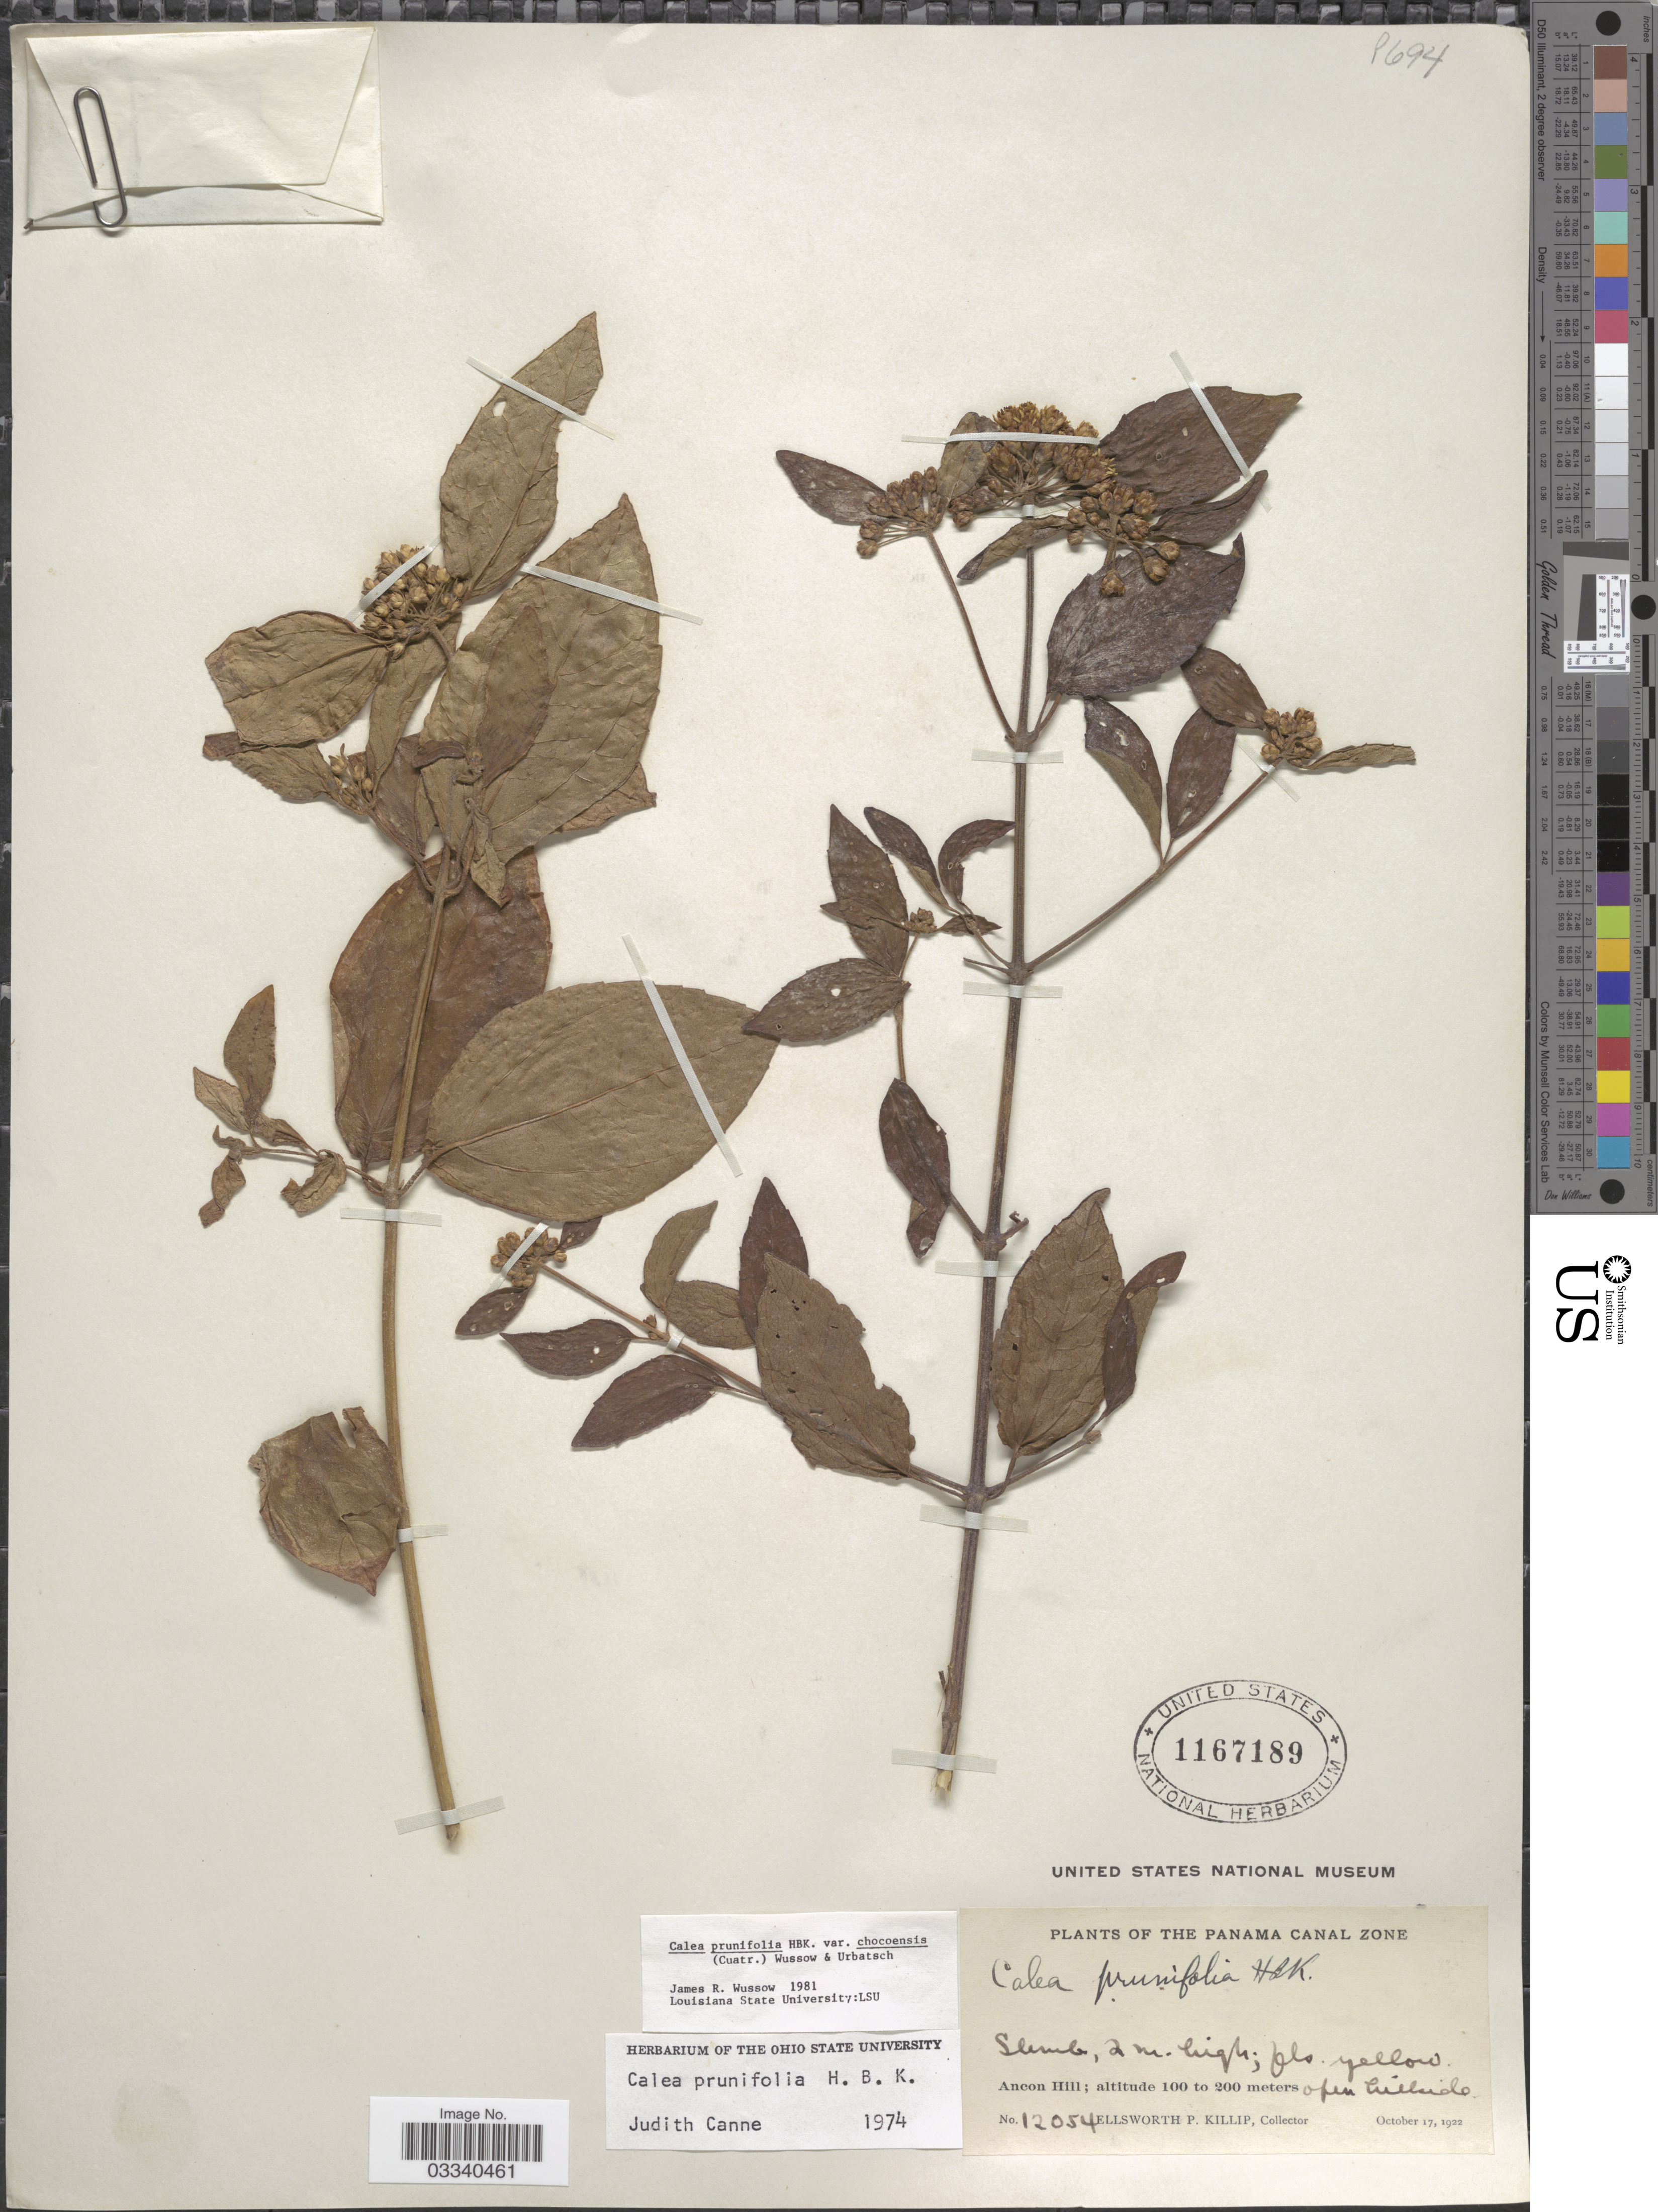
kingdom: Plantae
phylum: Tracheophyta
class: Magnoliopsida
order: Asterales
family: Asteraceae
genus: Calea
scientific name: Calea prunifolia var. chocoensis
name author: Kunth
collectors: E. P. Killip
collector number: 12054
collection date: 1922-10-17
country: Panama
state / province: Colón / Panamá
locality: The Panama Canal Zone, Ancon Hill.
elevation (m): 100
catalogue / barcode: US 1167189